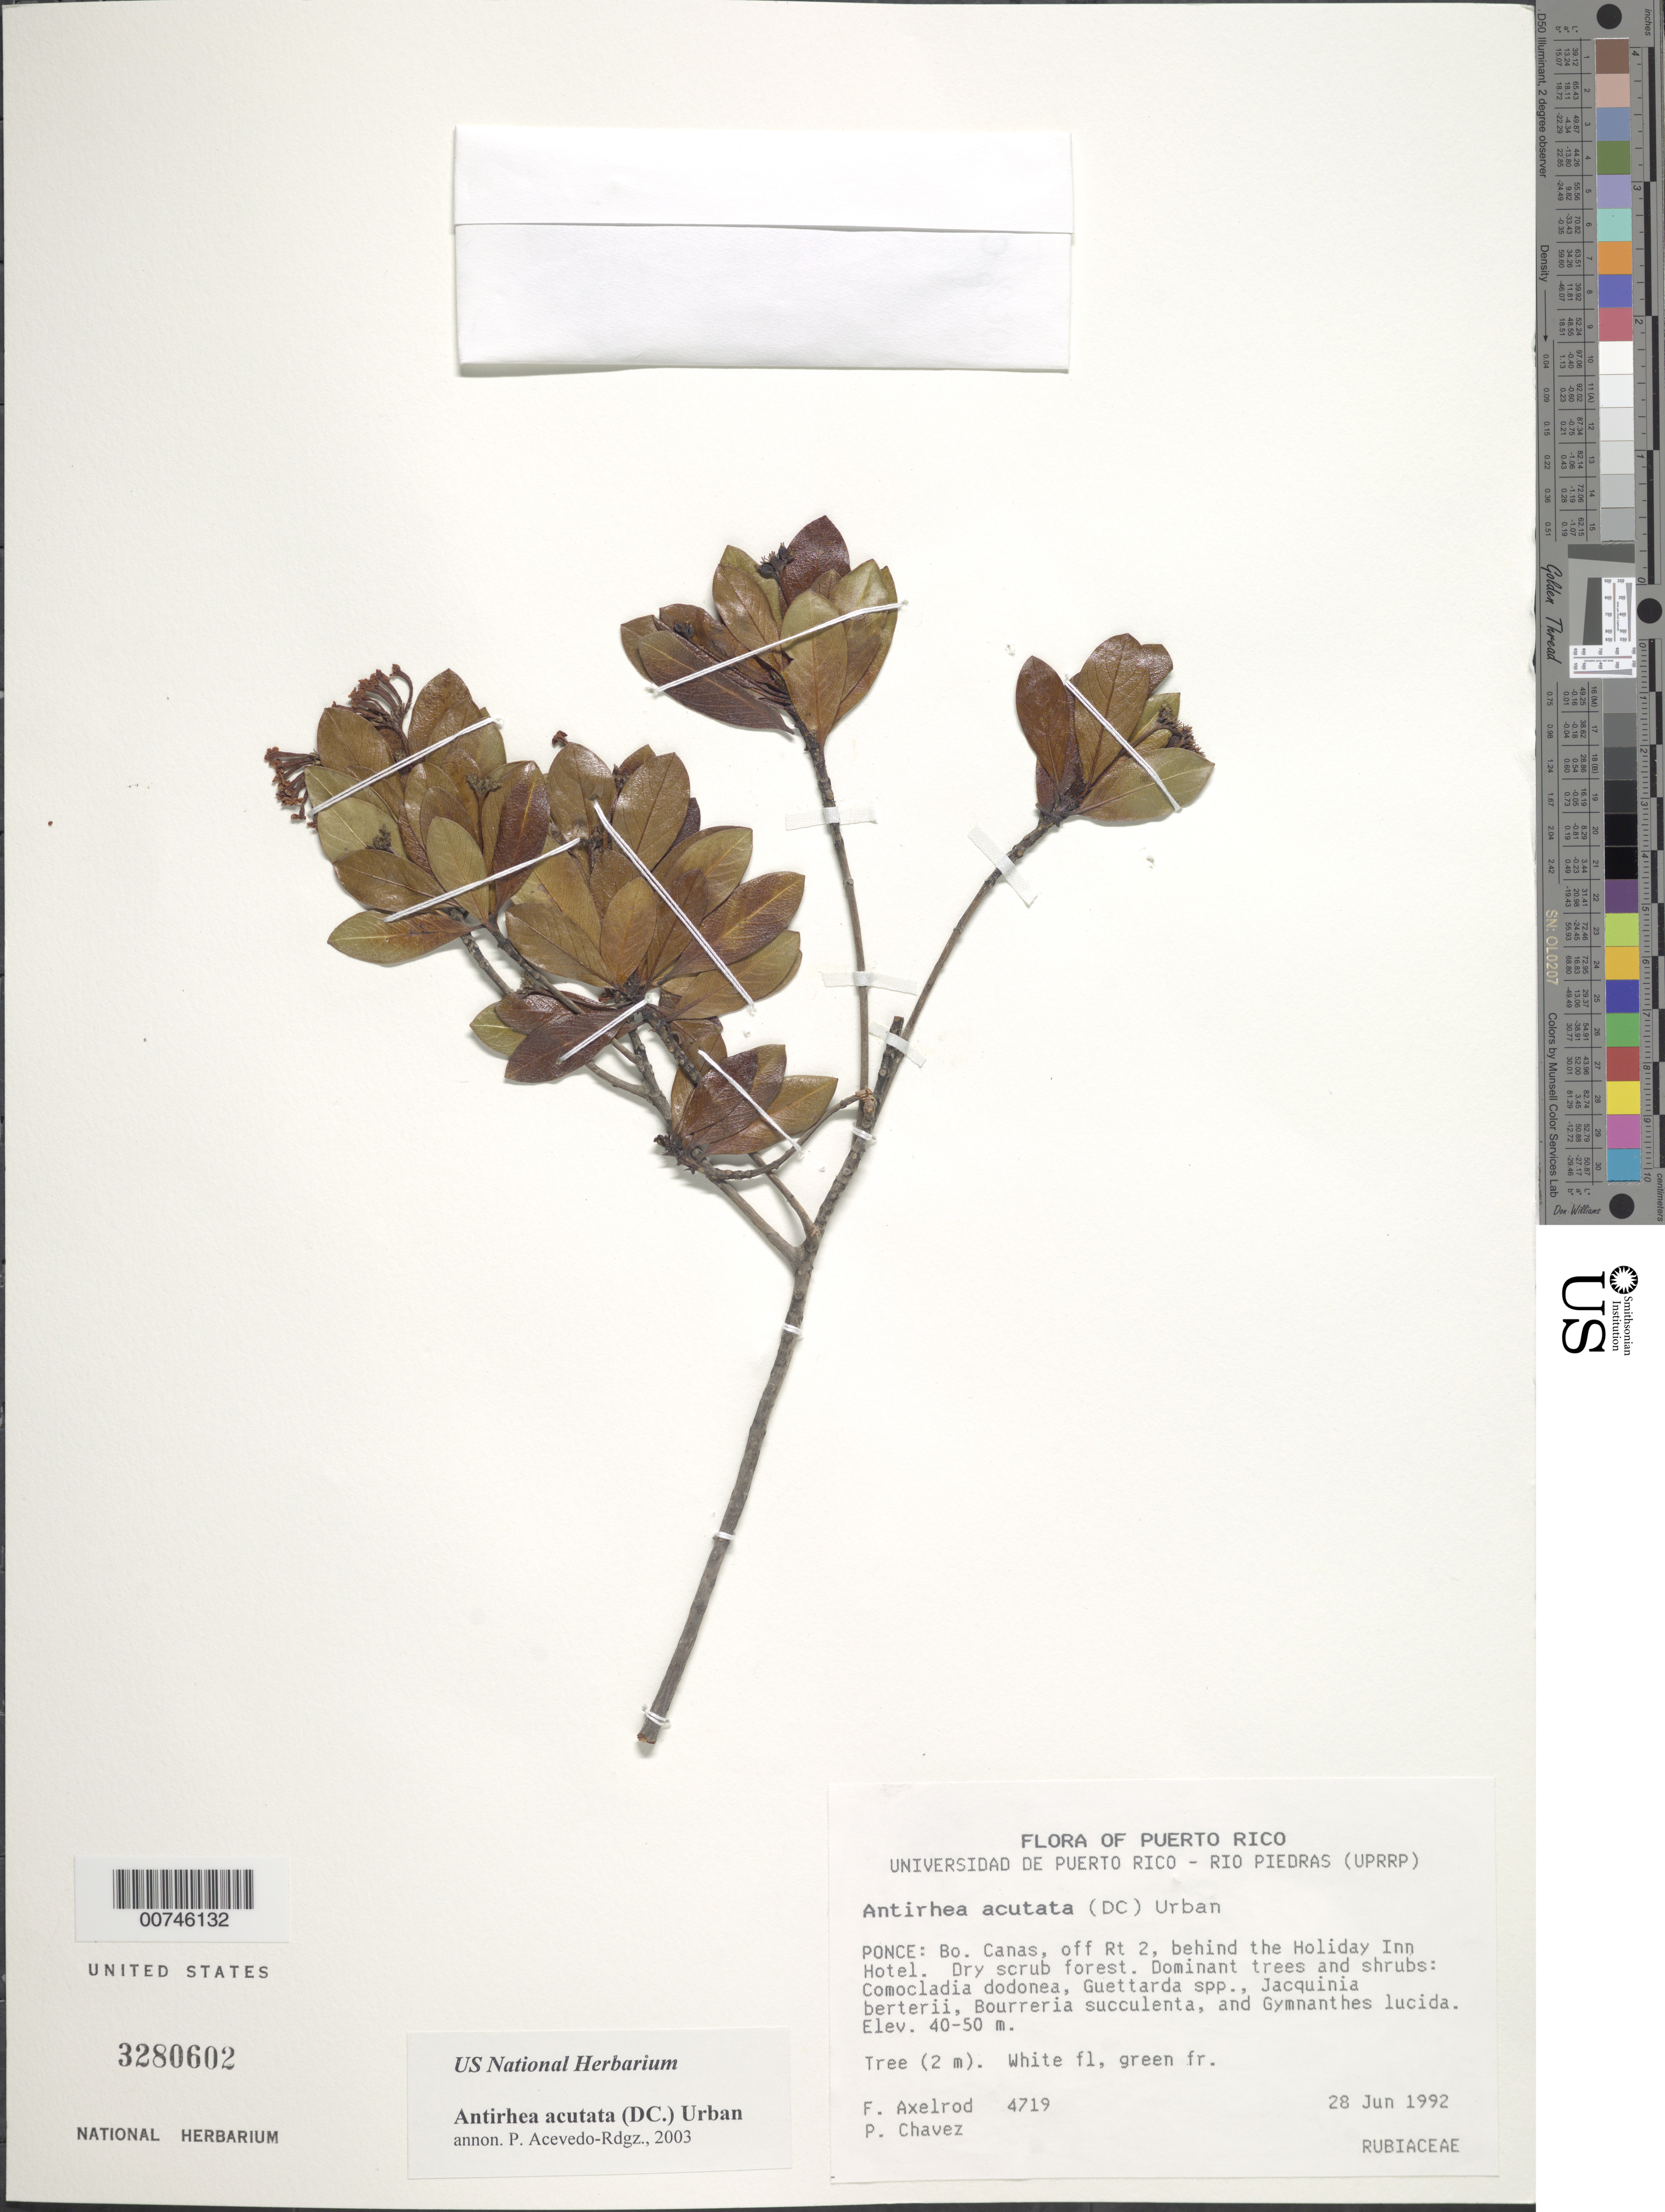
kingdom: Plantae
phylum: Tracheophyta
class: Magnoliopsida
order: Gentianales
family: Rubiaceae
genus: Stenostomum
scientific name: Stenostomum acutatum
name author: DC.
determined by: Acevedo-Rodríguez, P., (BOT), Smithsonian Institution - National Museum of Natural History (UNITED STATES)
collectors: F. S. Axelrod & P. Chavez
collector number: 4719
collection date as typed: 28 Jun 1992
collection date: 1992-06-28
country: Puerto Rico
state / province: Ponce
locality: Barrio Canas, off Rt 2, behind the Holiday Inn Hotel.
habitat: Dry scrub forest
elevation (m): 40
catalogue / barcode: US 3280602